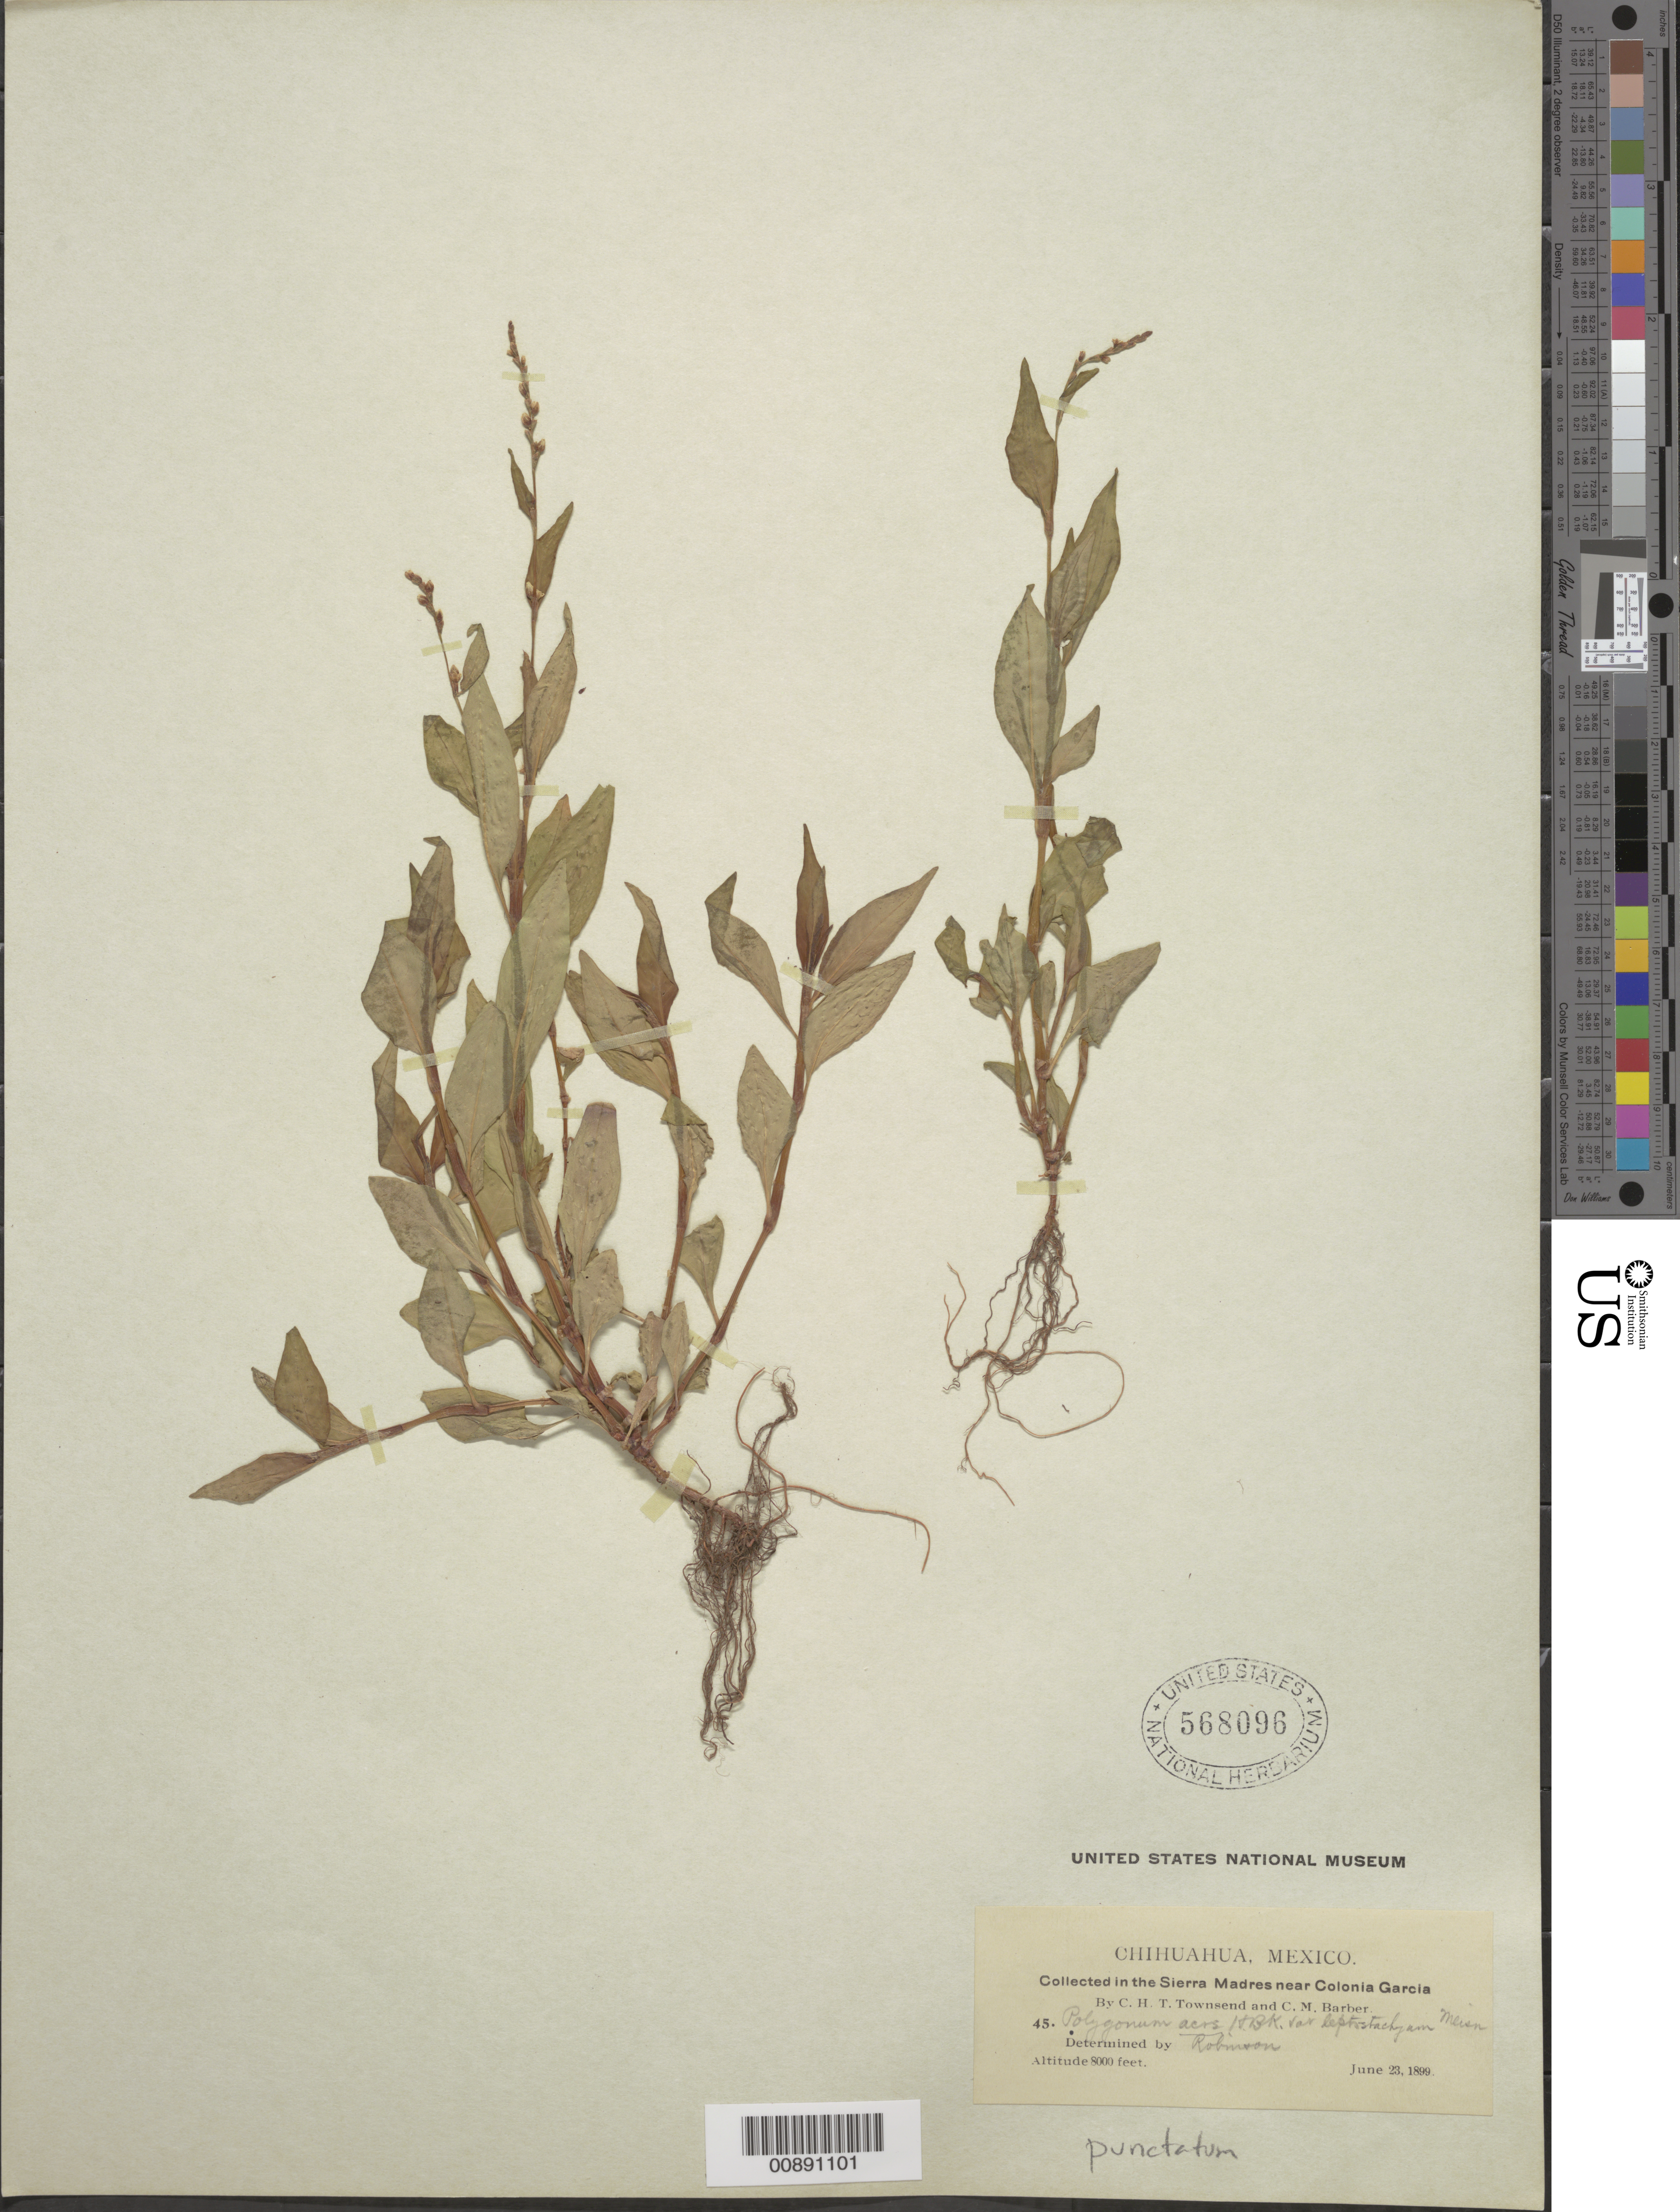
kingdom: Plantae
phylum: Tracheophyta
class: Magnoliopsida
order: Caryophyllales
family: Polygonaceae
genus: Polygonum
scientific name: Polygonum punctatum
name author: Elliott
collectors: C. H. T. Townsend & C. Barber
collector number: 45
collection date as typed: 23 Jun 1899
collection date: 1899-06-23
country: Mexico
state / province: Chihuahua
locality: Sierra Madre near Colonia García, Chihuahua.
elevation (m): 2438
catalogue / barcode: US 568096